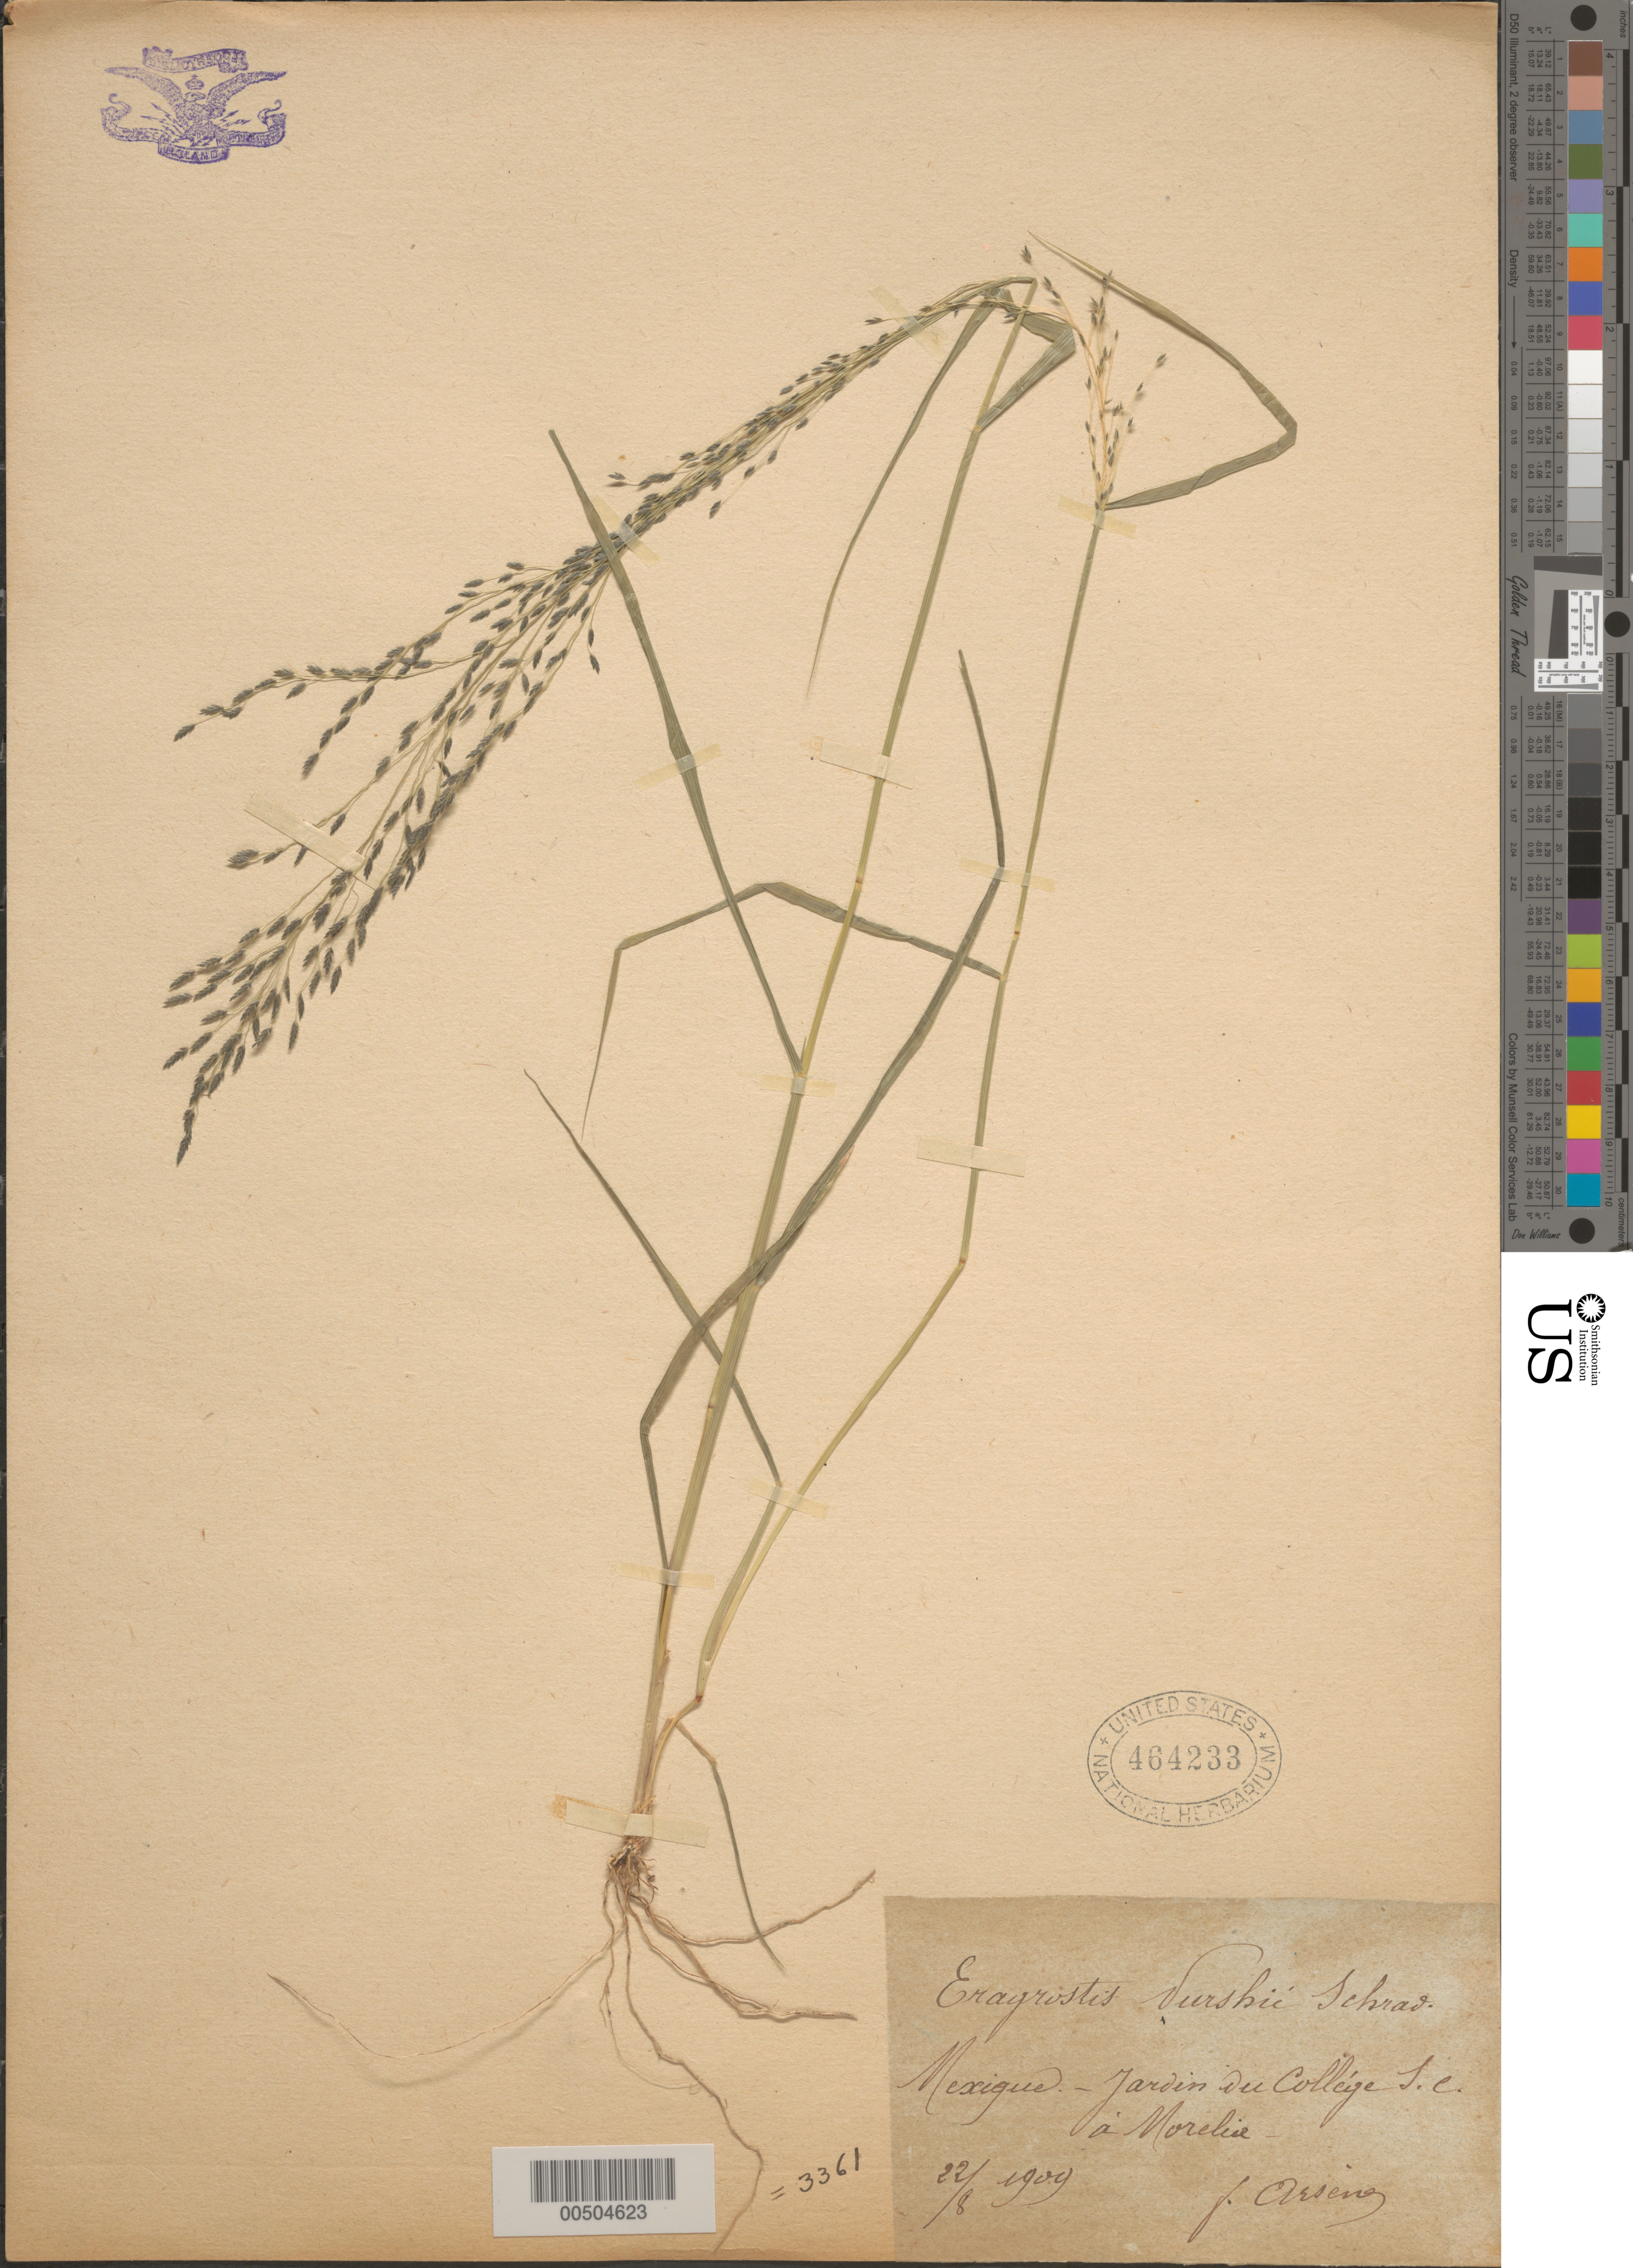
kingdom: Plantae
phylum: Tracheophyta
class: Liliopsida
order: Poales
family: Poaceae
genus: Eragrostis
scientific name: Eragrostis pectinacea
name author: (Michx.) Nees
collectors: Bro. G. Arsène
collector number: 3361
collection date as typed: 22 Aug 1909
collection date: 1909-08-22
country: Mexico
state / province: Michoacán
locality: Jardin du College S.C. à Morelia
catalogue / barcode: US 464233